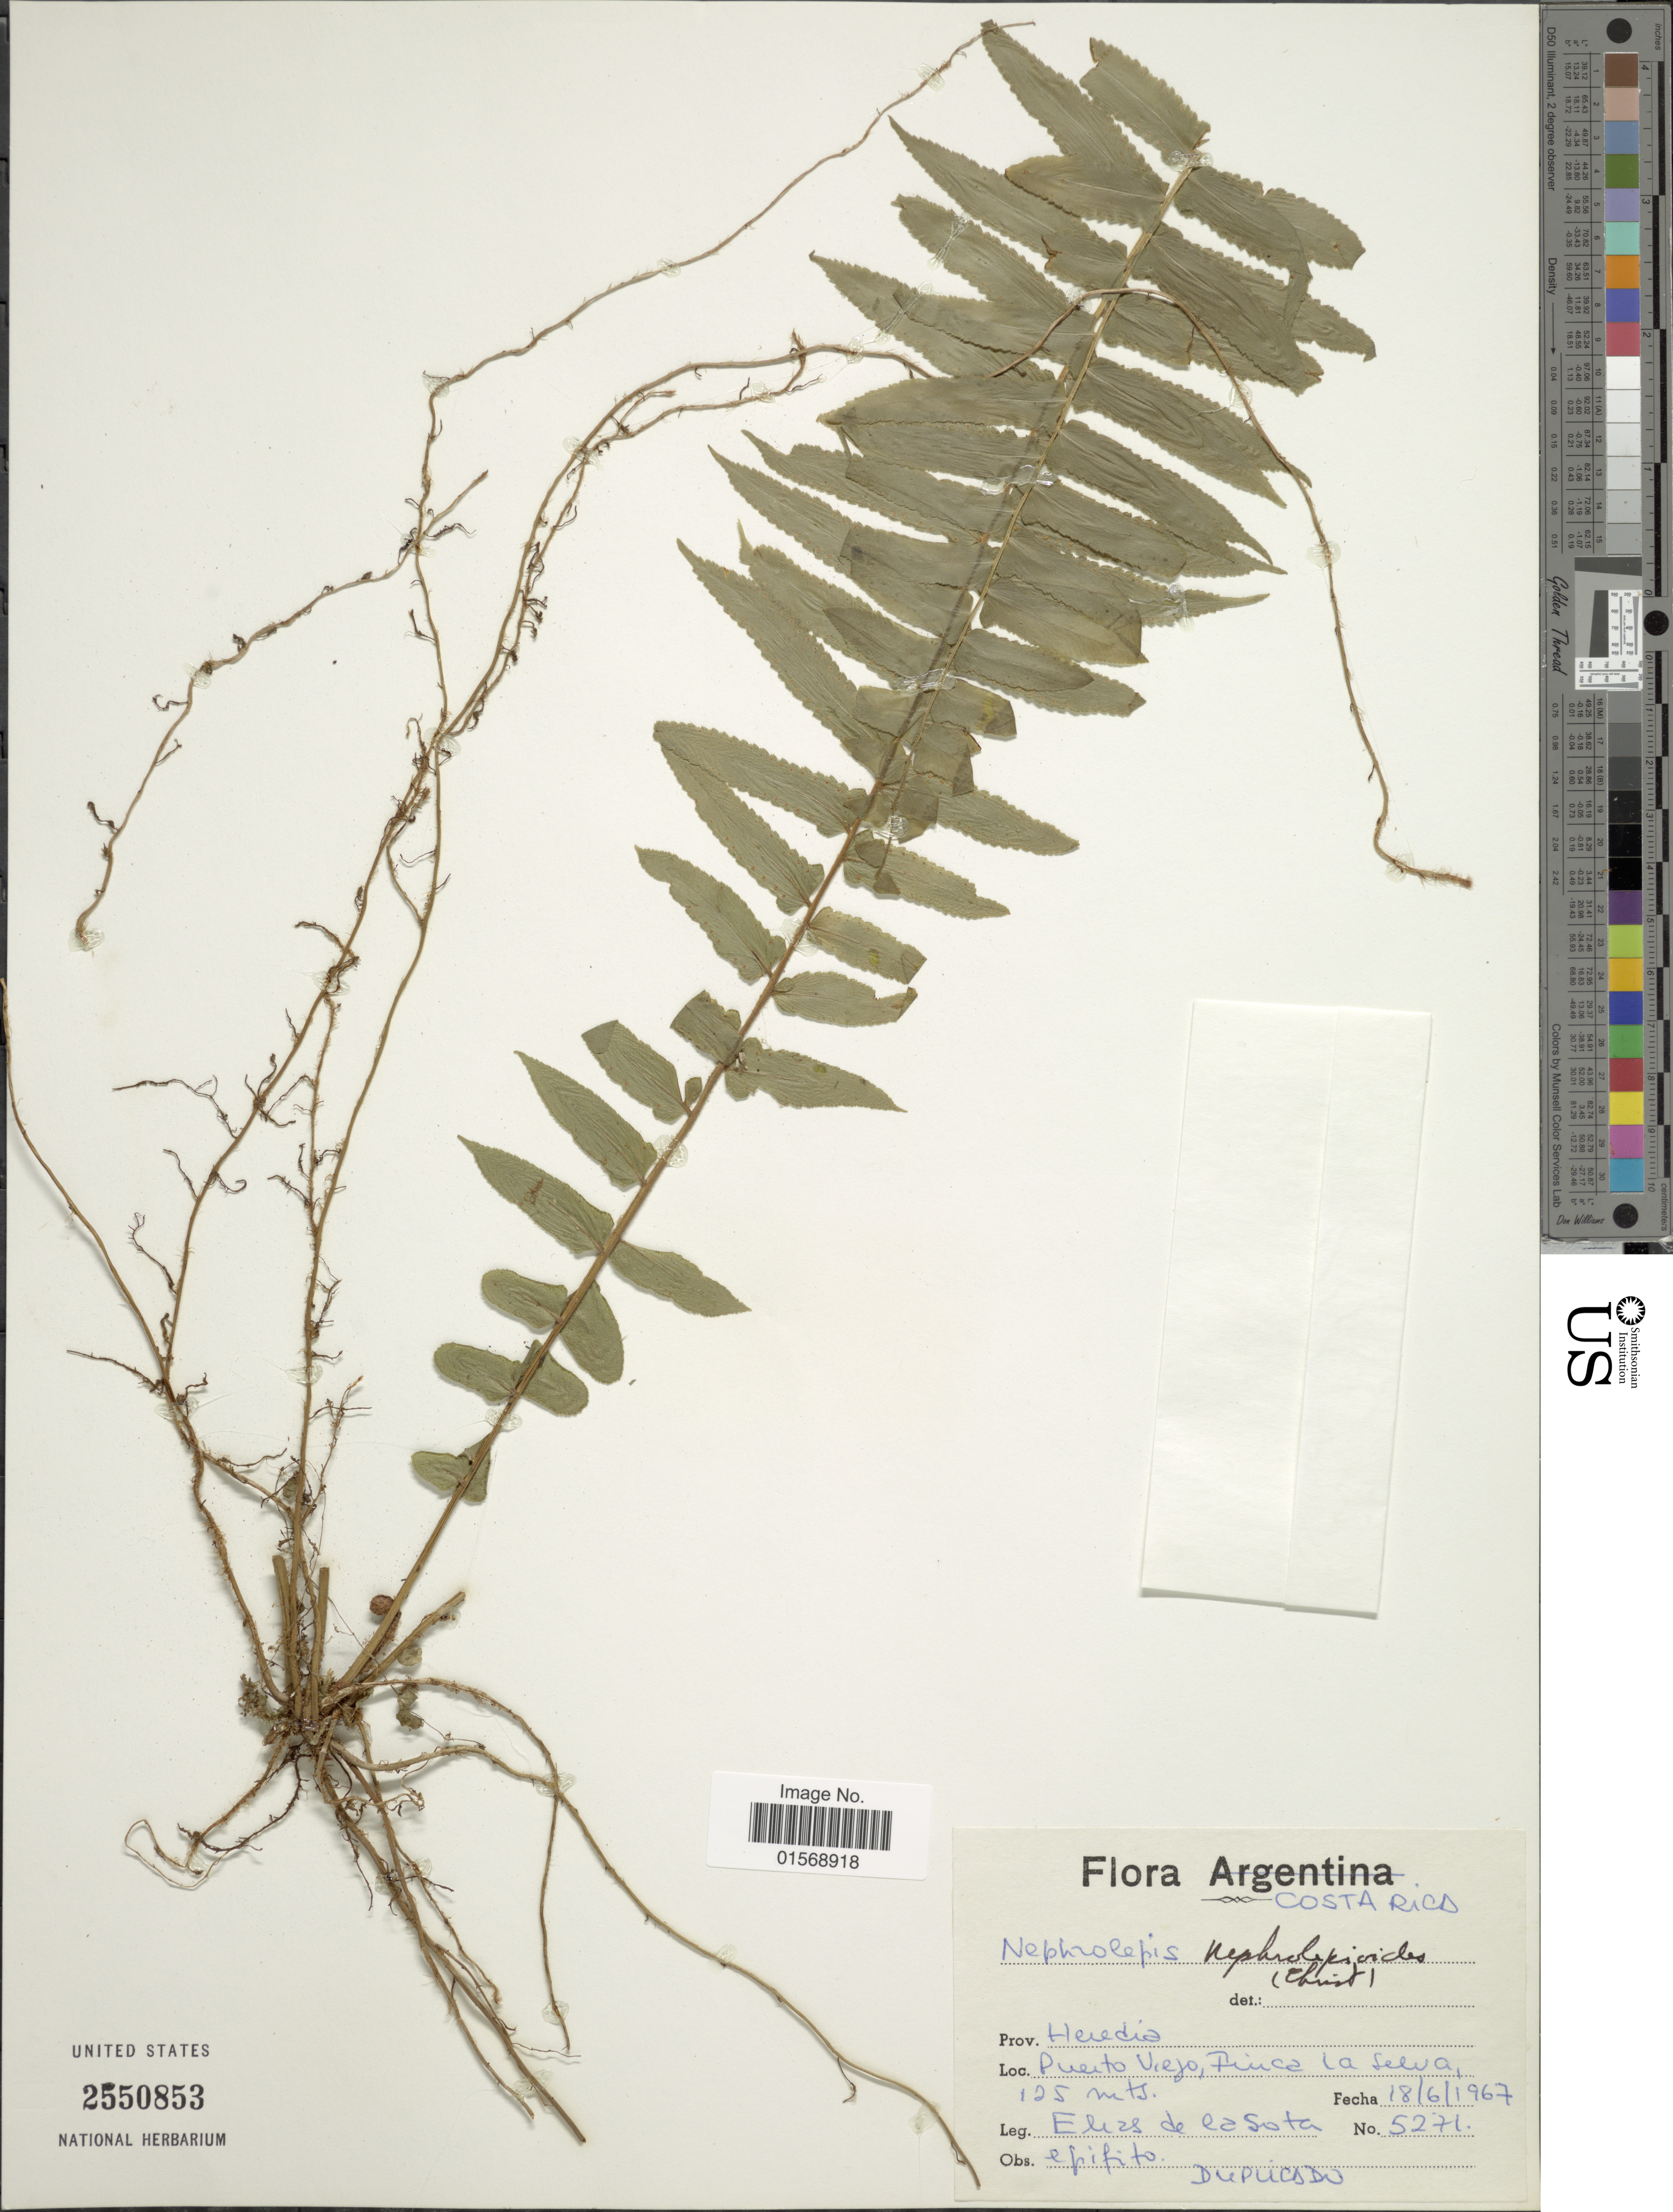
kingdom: Plantae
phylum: Tracheophyta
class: Polypodiopsida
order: Polypodiales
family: Nephrolepidaceae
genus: Nephrolepis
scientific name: Nephrolepis biserrata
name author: (Sw.) Schott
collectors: E. R. de la Sota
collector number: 5271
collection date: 1967-06-18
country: Costa Rica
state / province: Heredia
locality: Costa Rica, Prov. Heredia.Puerto Vejo, Finca la Selva.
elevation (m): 125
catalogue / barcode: US 2550853